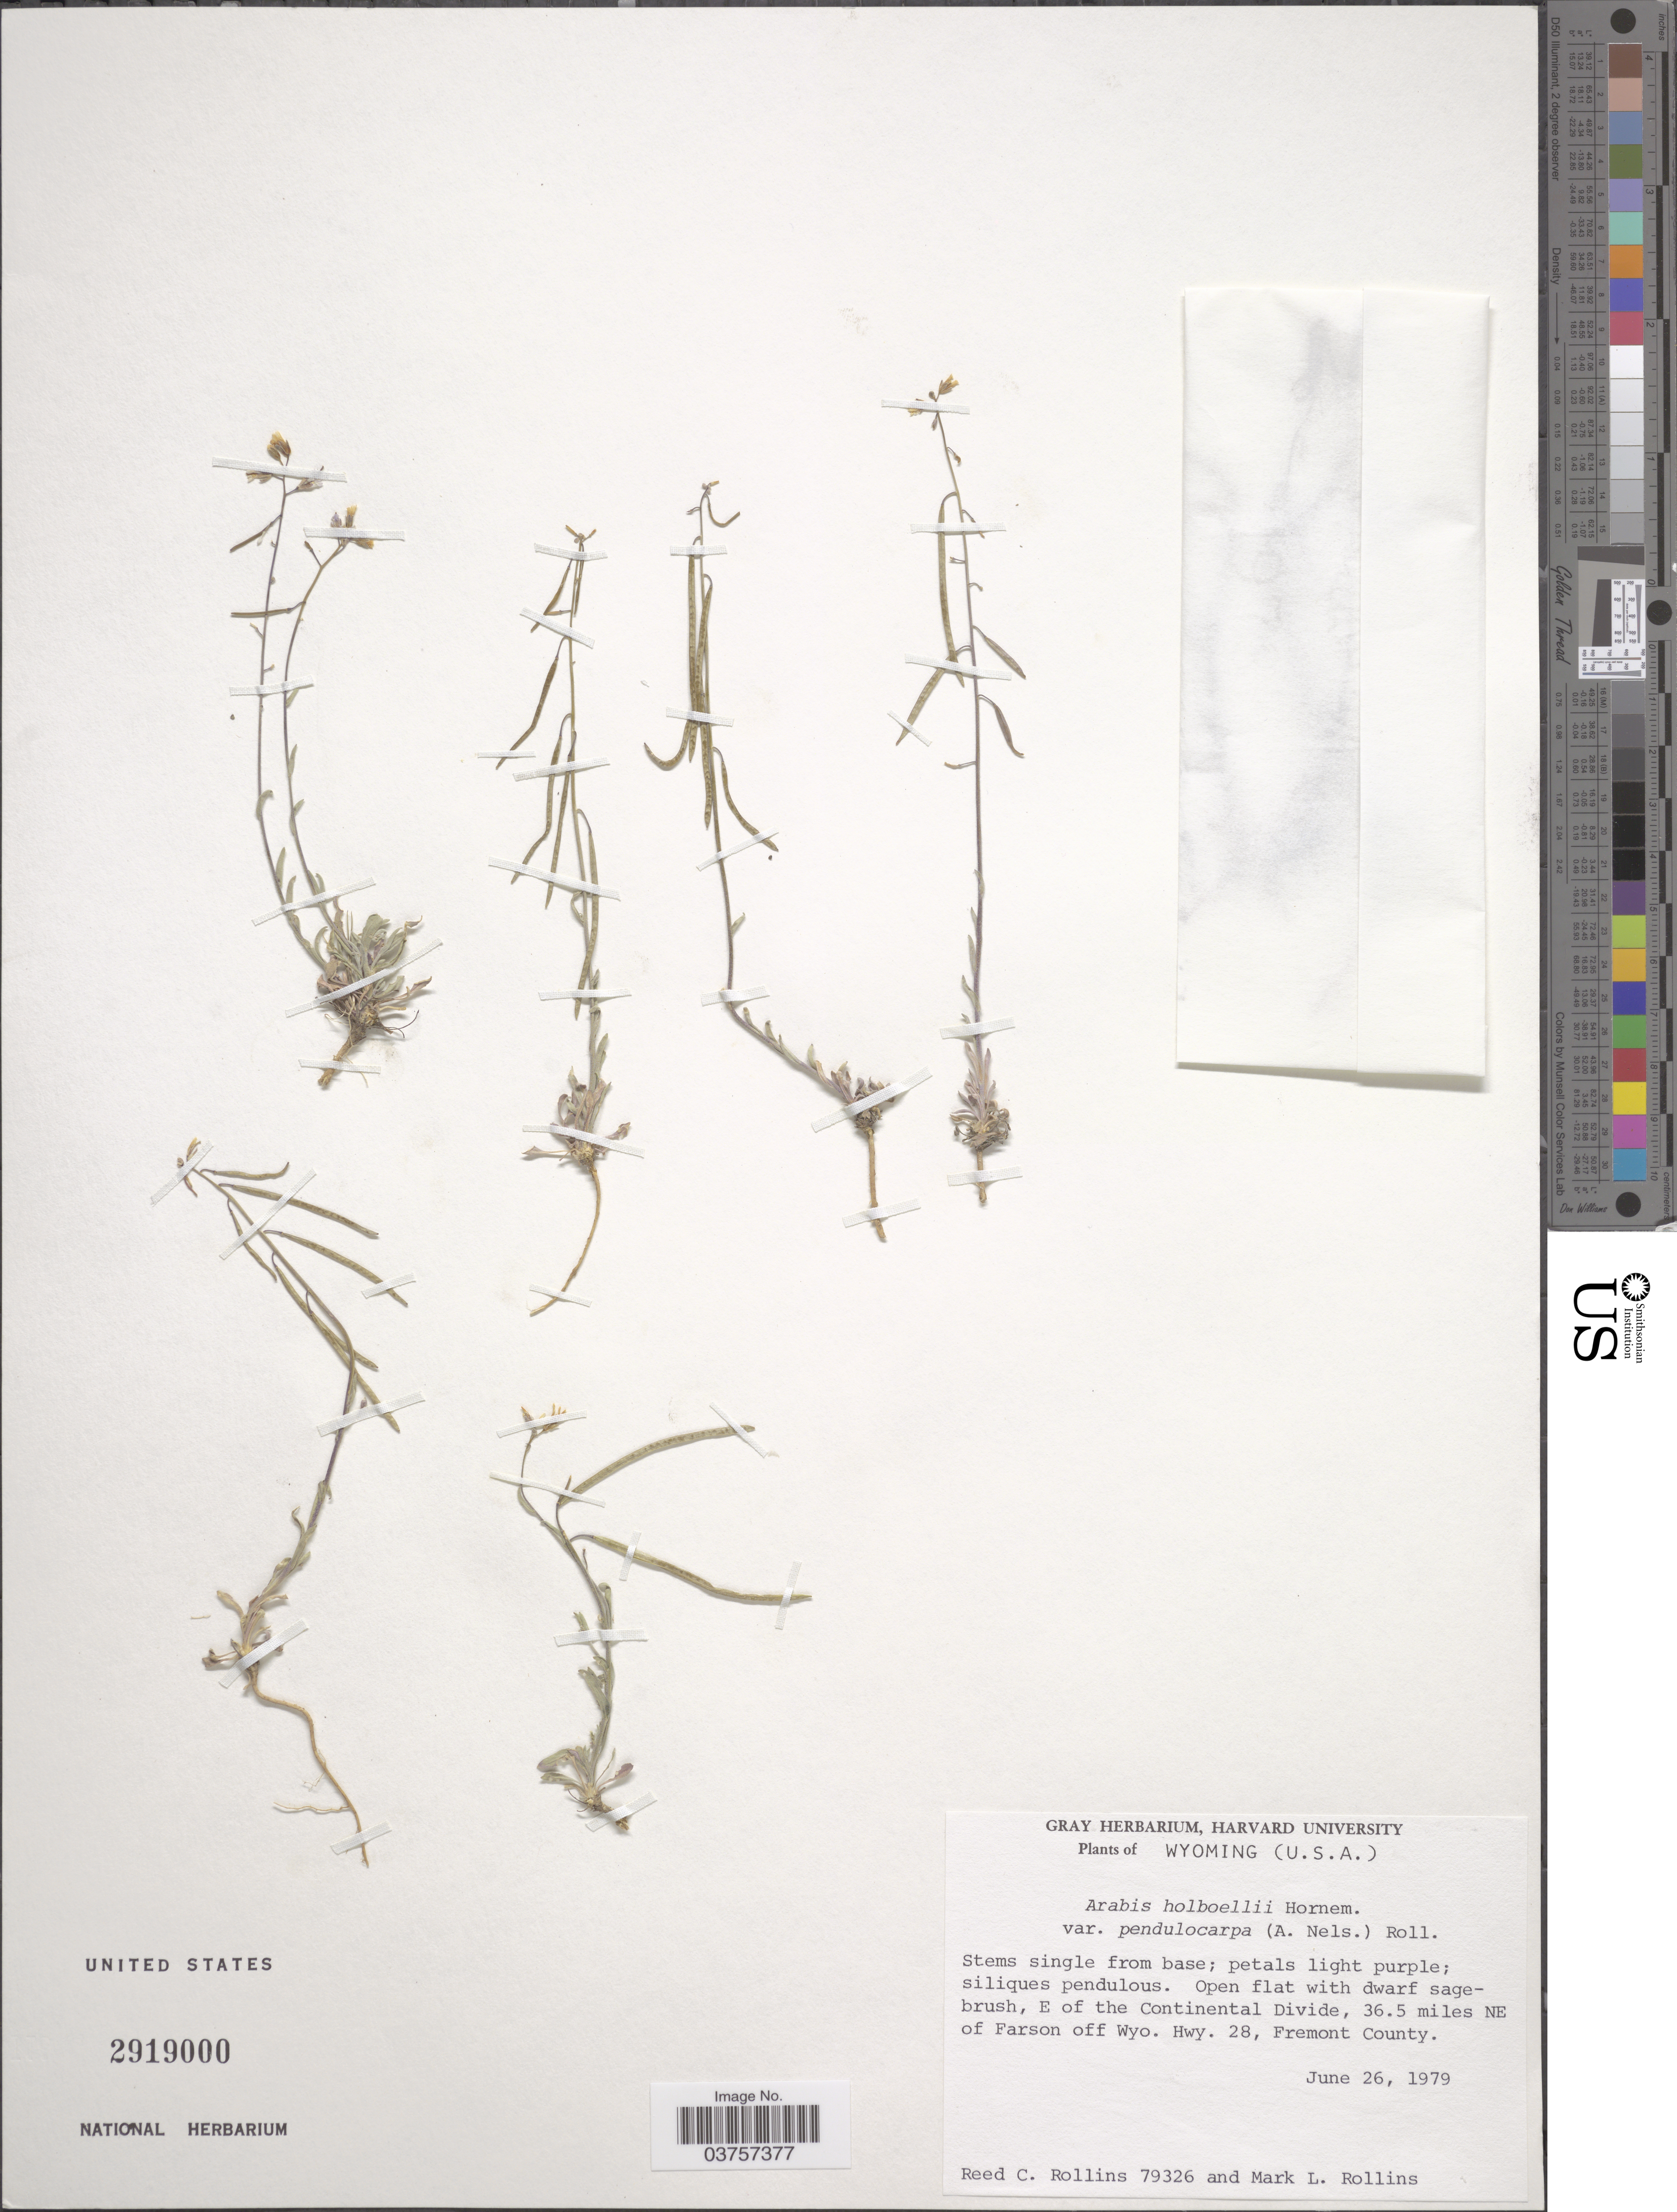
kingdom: Plantae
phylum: Tracheophyta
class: Magnoliopsida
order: Brassicales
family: Brassicaceae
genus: Arabis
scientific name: Arabis holboellii var. pendulocarpa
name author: (A. Nelson) Rollins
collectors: R. C. Rollins & M. Rollins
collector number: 79326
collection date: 1979-06-26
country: United States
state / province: Wyoming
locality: E of the Continental Divide, 36.5 miles NE of Farson off Wyo. Hwy. 28, Fremont County.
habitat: open flat with dwarf sagebrush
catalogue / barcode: US 2919000